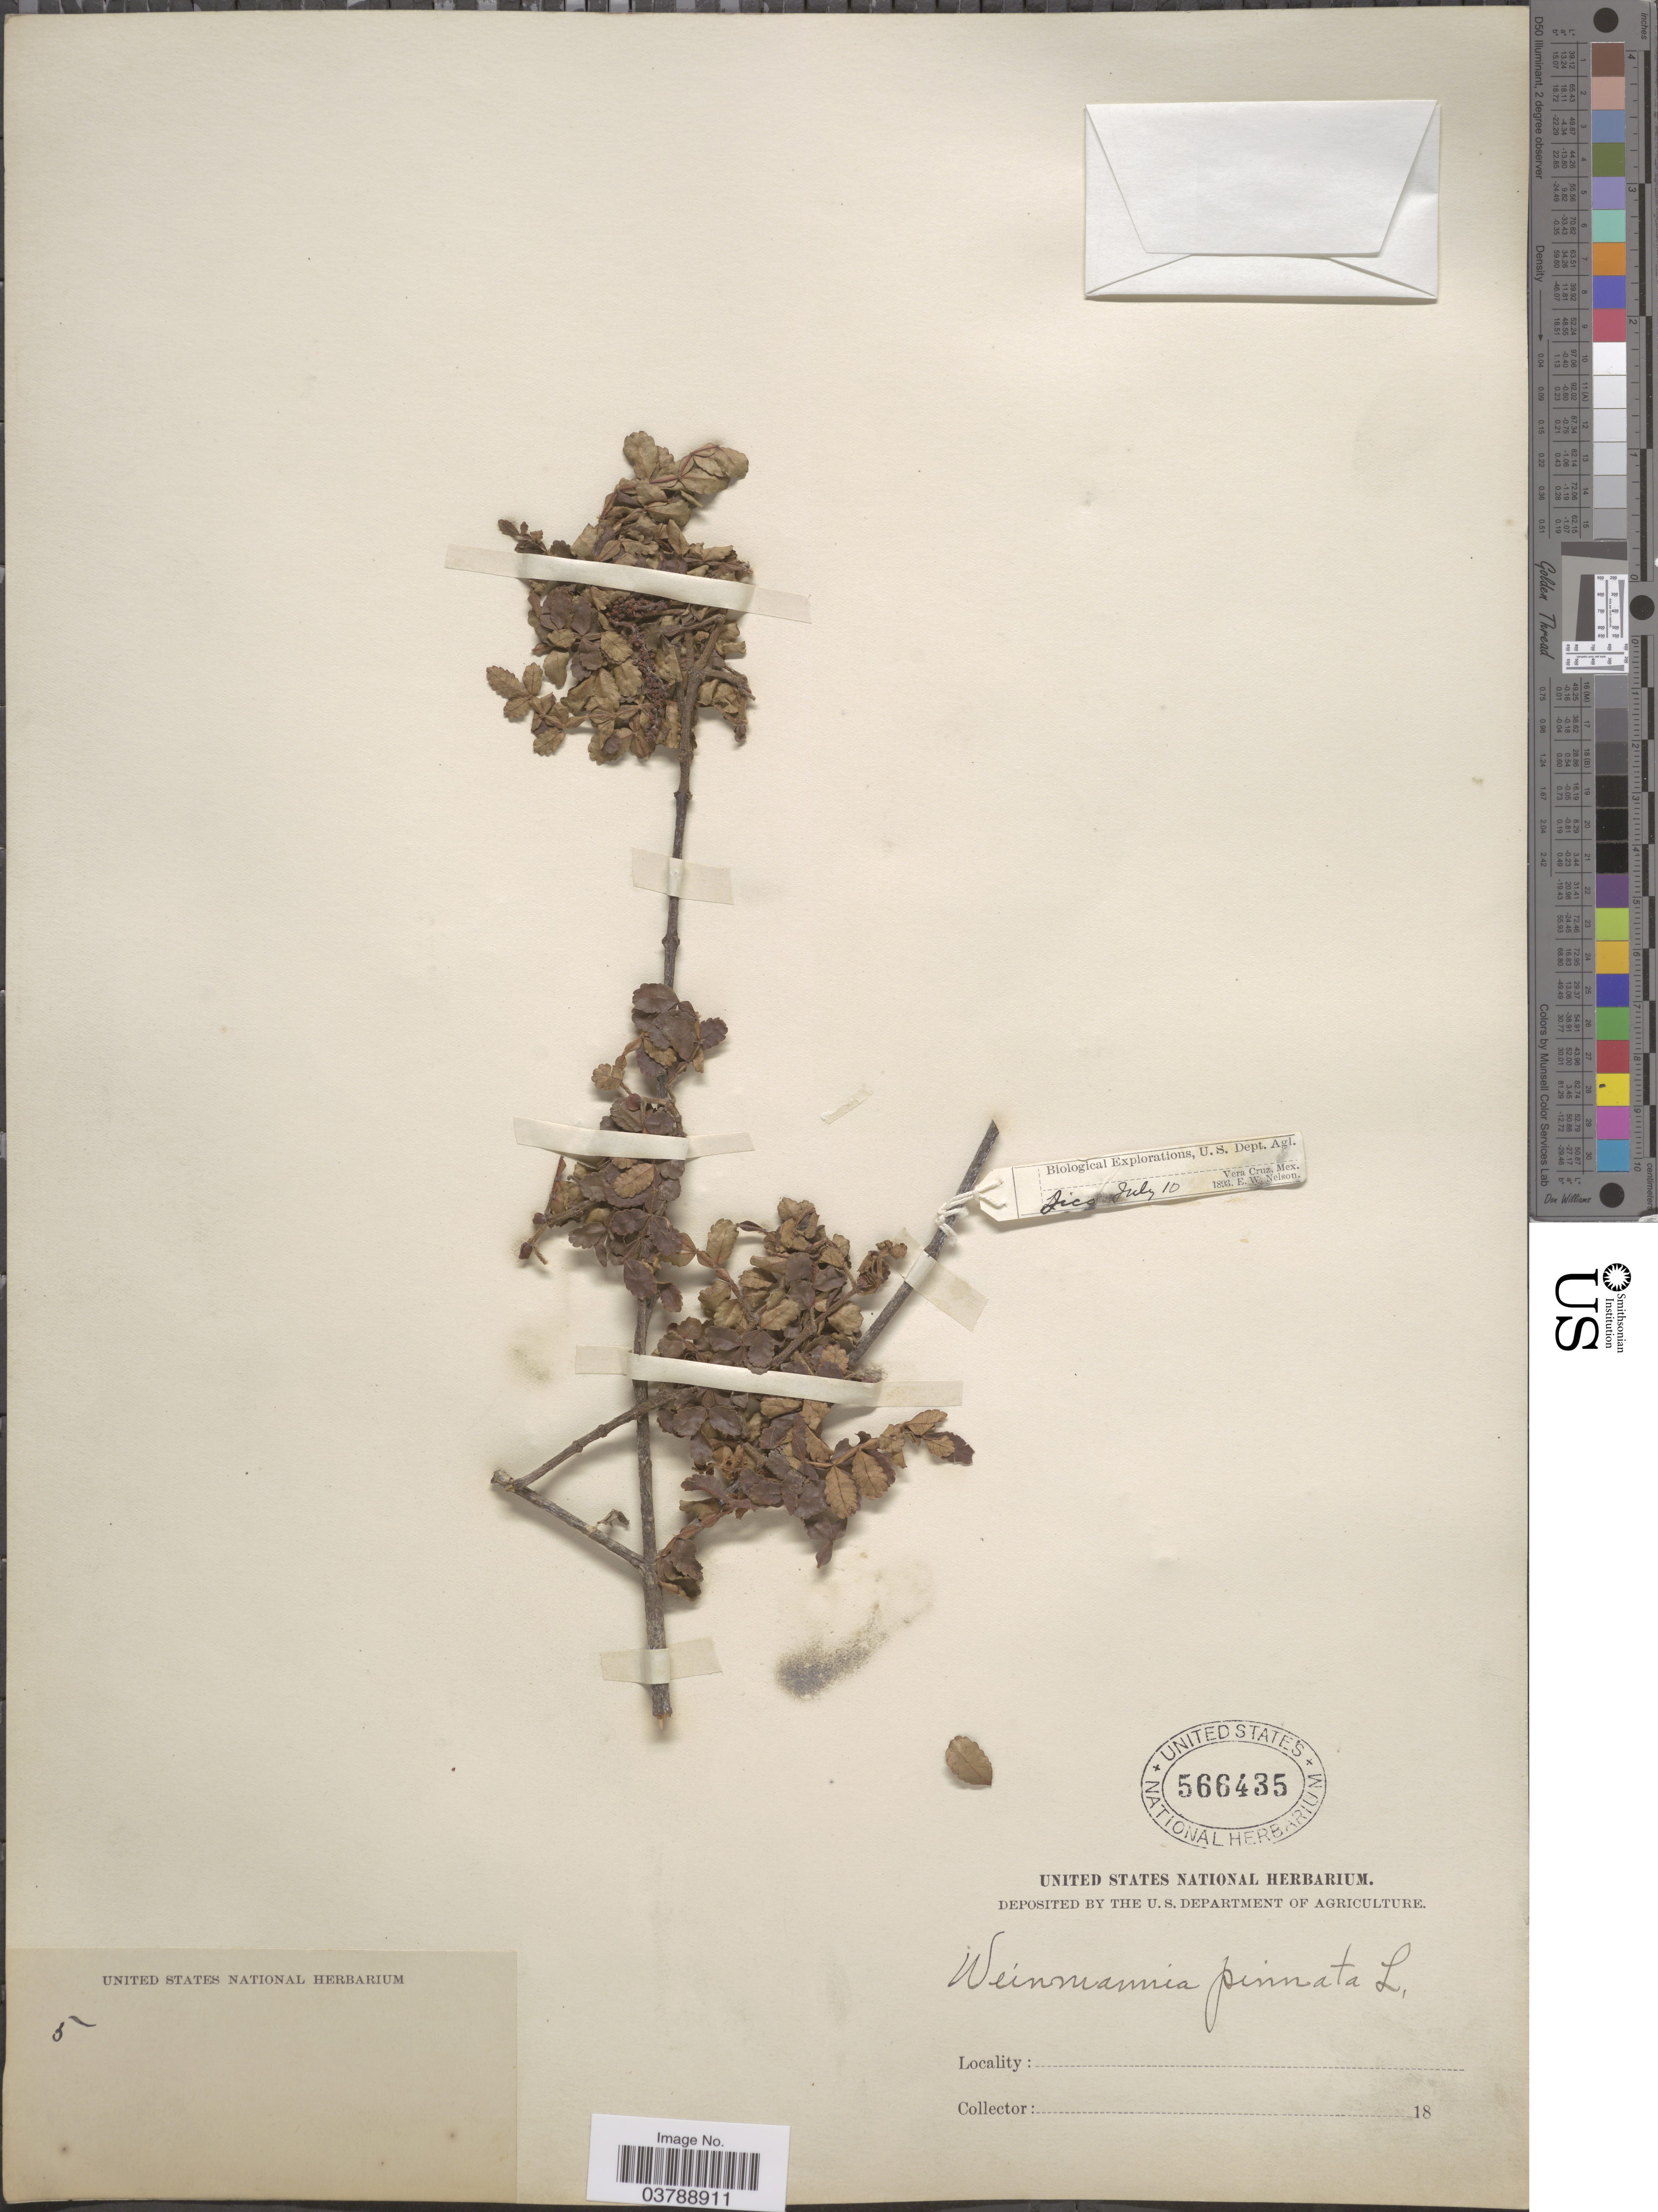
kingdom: Plantae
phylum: Tracheophyta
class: Magnoliopsida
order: Oxalidales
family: Cunoniaceae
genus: Weinmannia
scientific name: Weinmannia pinnata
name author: L.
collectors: E. W. Nelson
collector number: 5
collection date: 1893-07-10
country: Mexico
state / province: Veracruz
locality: Vera Cruz. Jico.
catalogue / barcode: US 566435